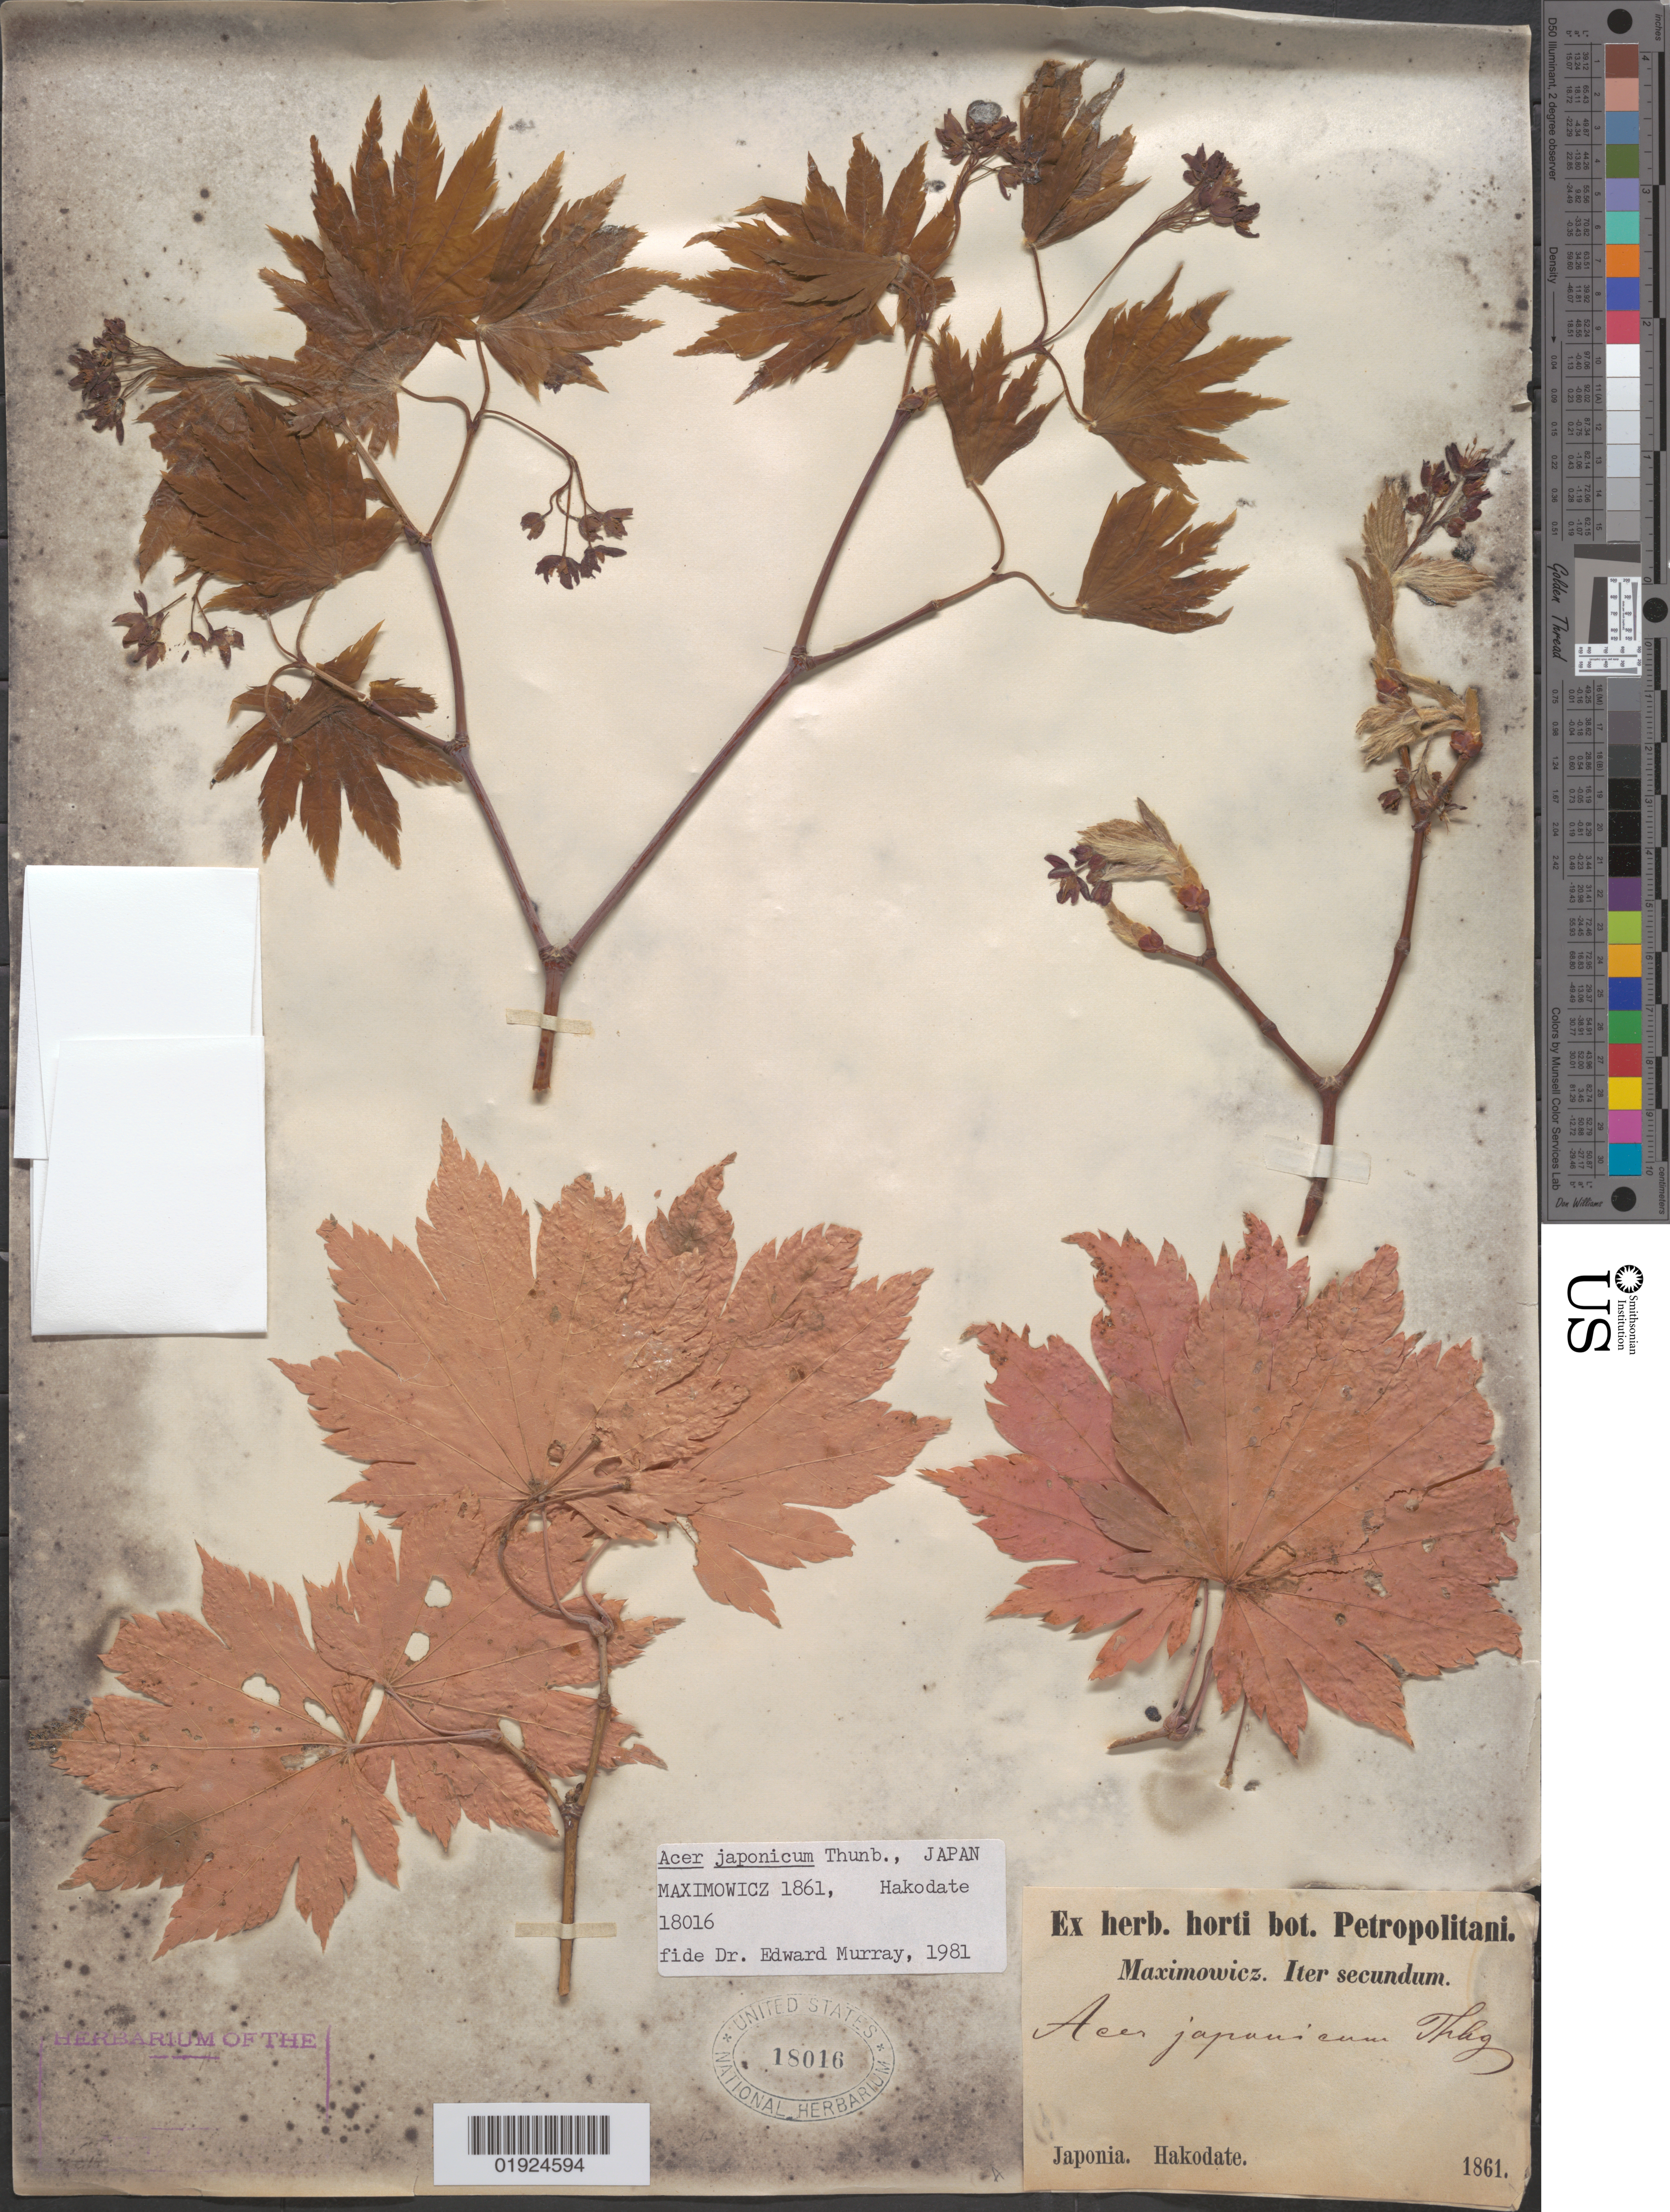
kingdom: Plantae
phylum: Tracheophyta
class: Magnoliopsida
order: Sapindales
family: Sapindaceae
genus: Acer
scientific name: Acer japonicum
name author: Thunb.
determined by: Murray, Edward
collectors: C. J. Maximowicz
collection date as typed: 1861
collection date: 1861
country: Japan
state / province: Hokkaido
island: Hokkaido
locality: Hakodate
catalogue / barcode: US 18016